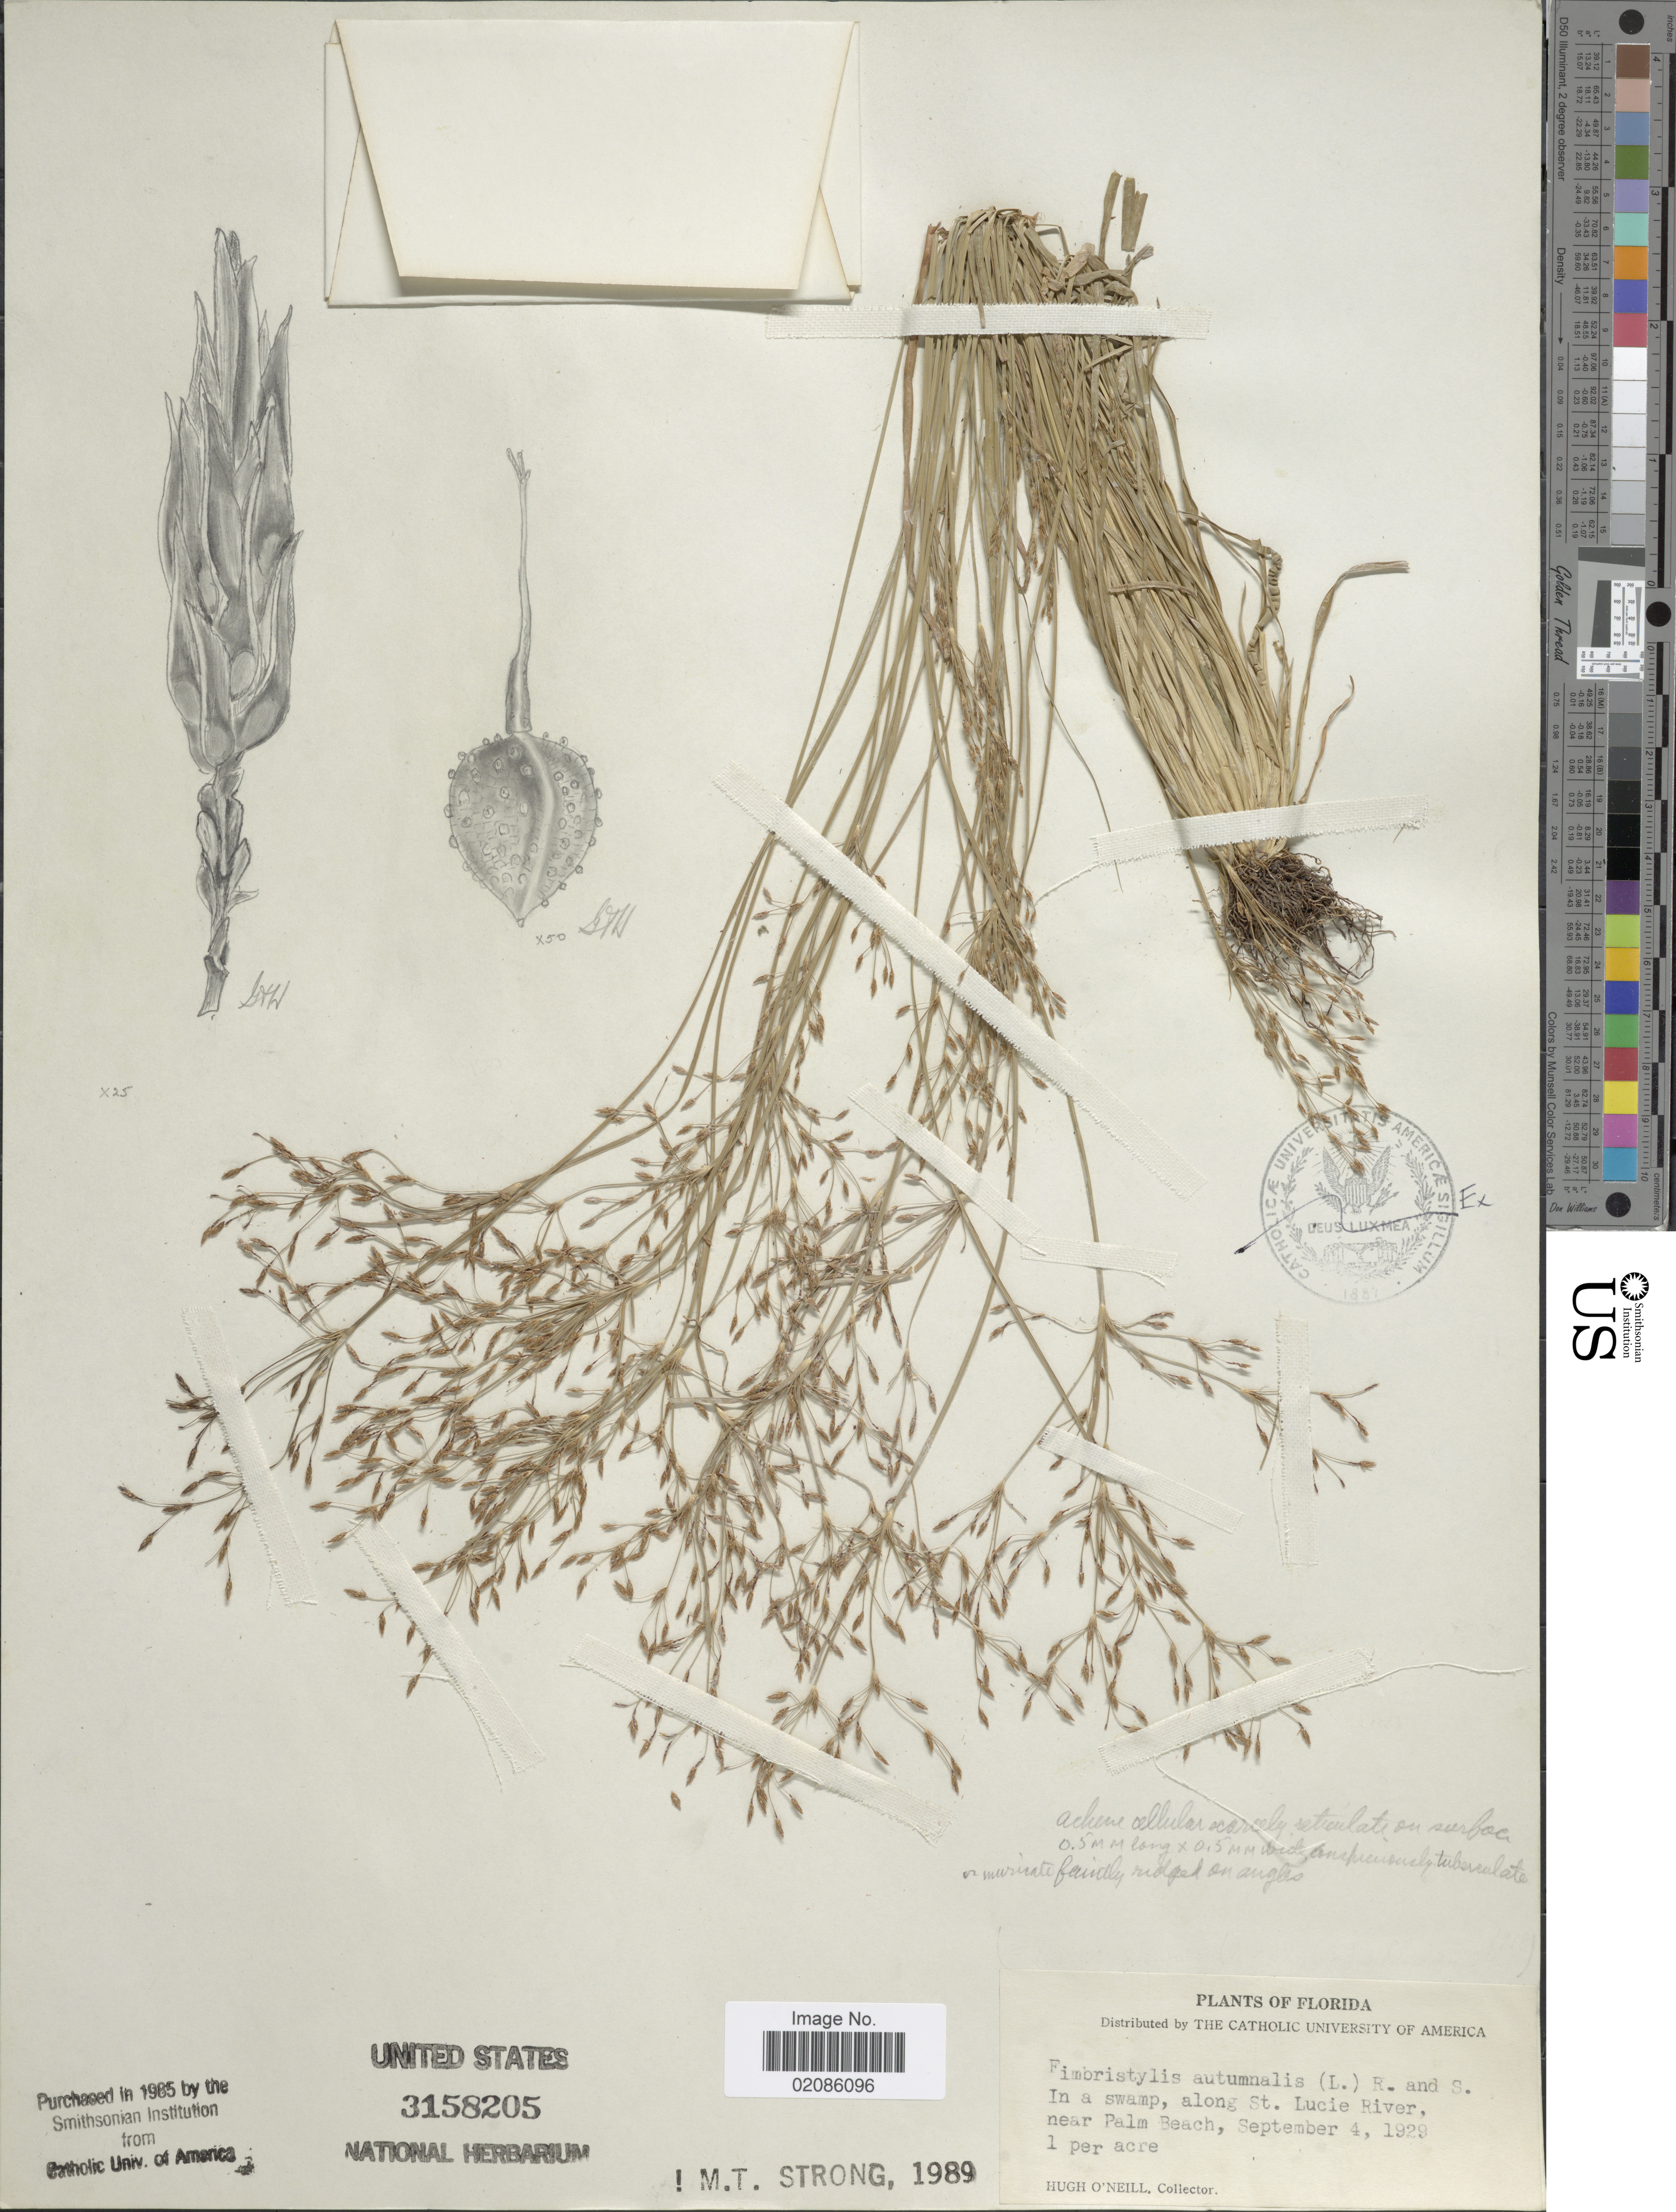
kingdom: Plantae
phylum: Tracheophyta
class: Liliopsida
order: Poales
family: Cyperaceae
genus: Fimbristylis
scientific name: Fimbristylis autumnalis (L.) Roem. & Schult.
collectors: H. O'Neill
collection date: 1929-09-04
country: United States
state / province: Florida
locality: In a swamp, along St. Lucie River, near Palm Beach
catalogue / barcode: US 3158205